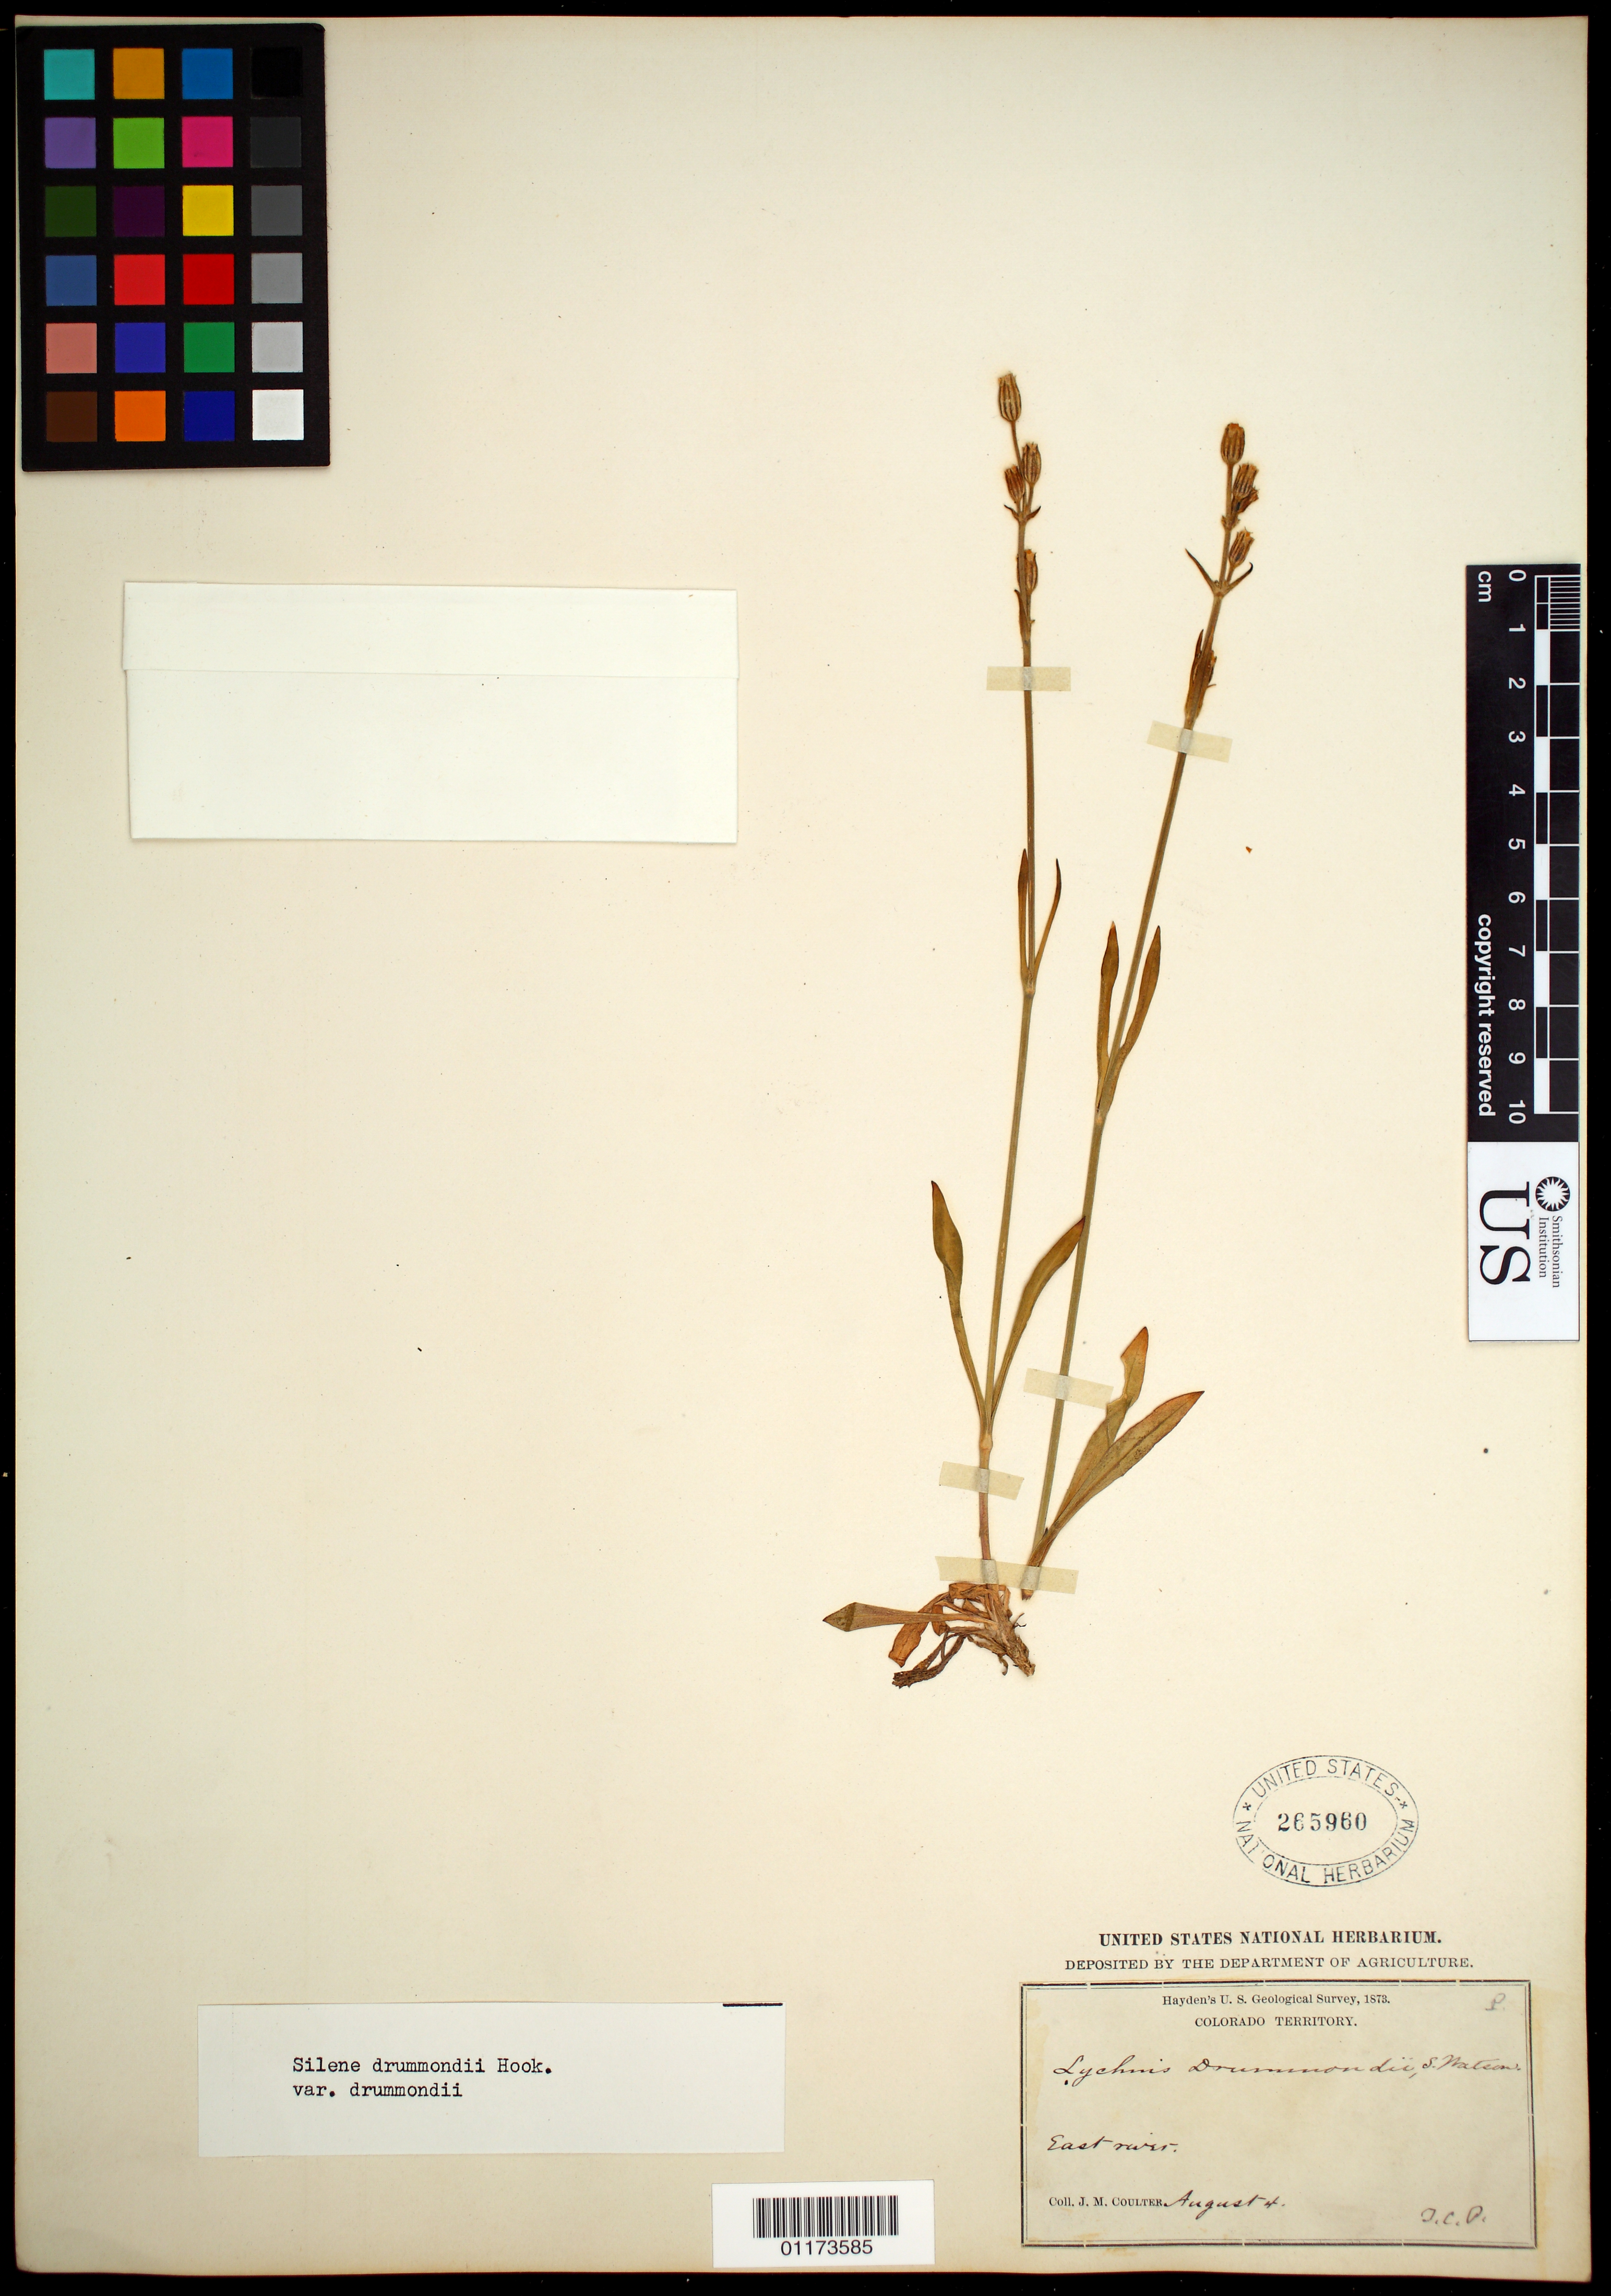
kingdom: Plantae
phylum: Tracheophyta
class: Magnoliopsida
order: Caryophyllales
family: Caryophyllaceae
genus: Silene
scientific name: Silene drummondii var. drummondii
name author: Hook.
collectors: S. Watson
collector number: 154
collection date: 1869-07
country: United States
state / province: Utah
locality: Evanston, N. Utah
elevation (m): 1829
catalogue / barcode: US 9086